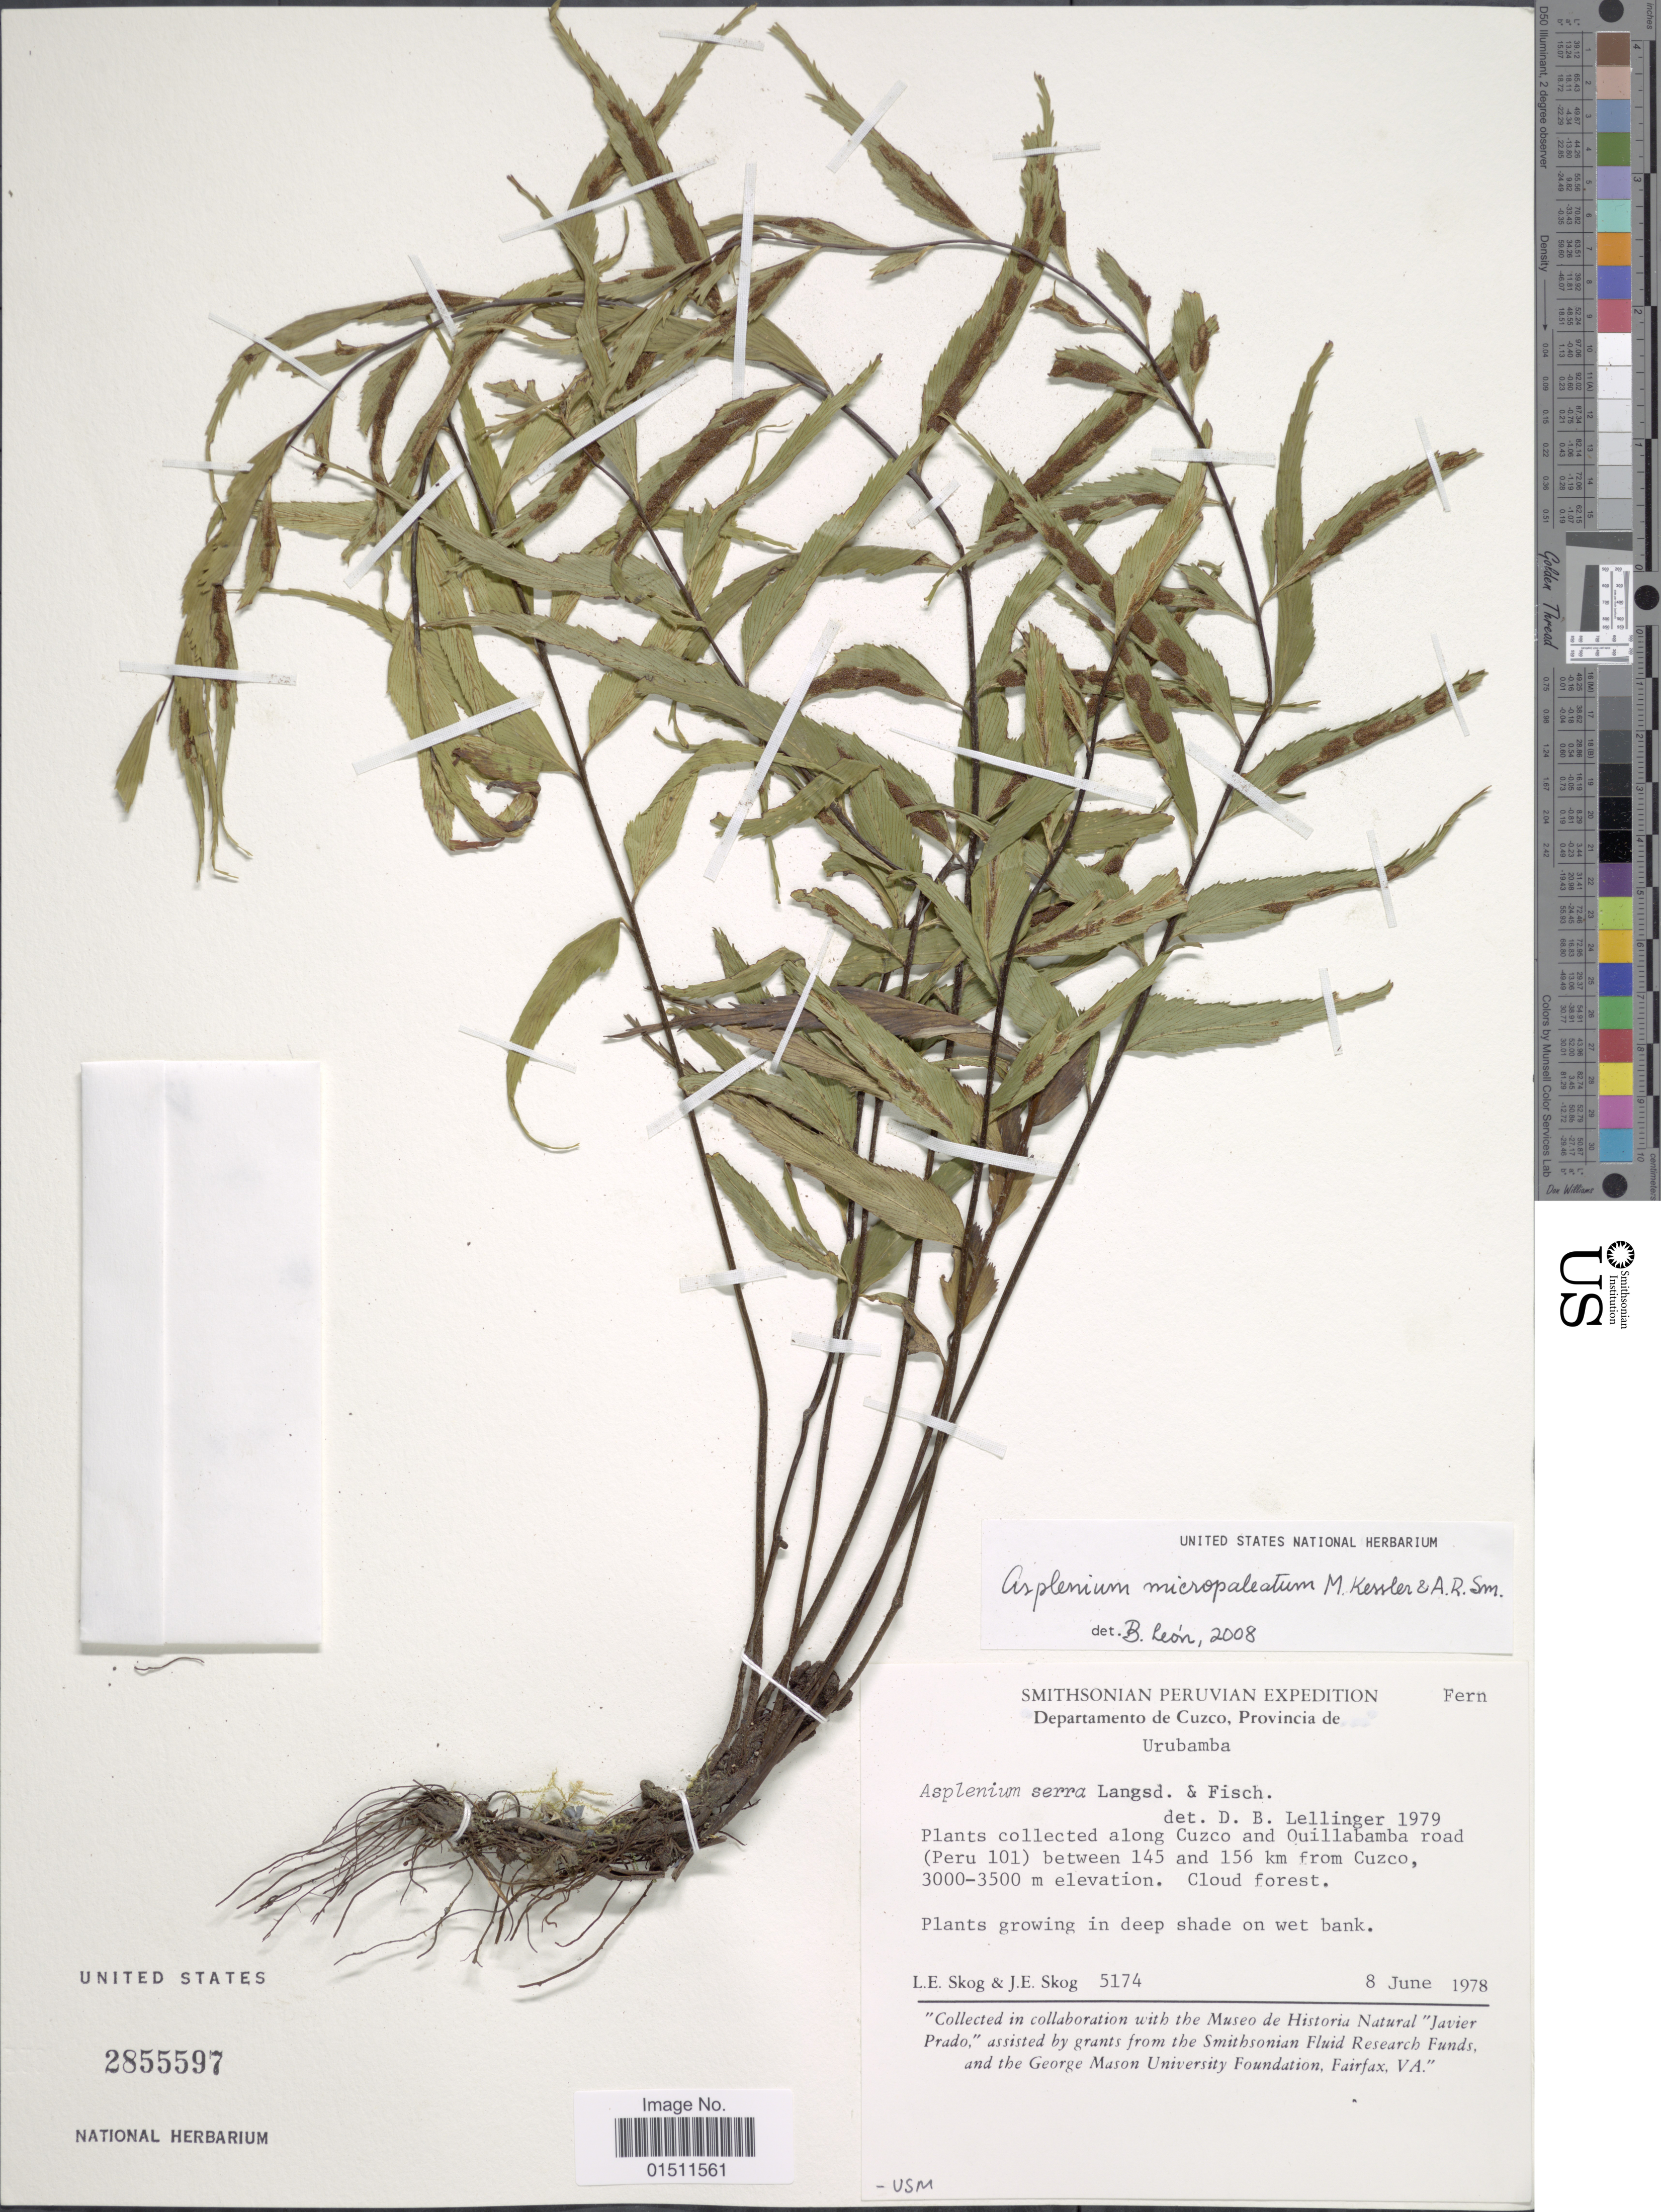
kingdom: Plantae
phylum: Tracheophyta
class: Polypodiopsida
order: Polypodiales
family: Aspleniaceae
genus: Asplenium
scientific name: Asplenium micropaleatum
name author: M. Kessler & A.R. Sm.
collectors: L. E. Skog & J. E. Skog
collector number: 5174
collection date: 1978-06-08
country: Peru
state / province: Cusco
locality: Departamento de Cuzco, Provincia de Urubamba, along Cuzco and Quillabamba road ( Peru 101) between 145 and 156 km from Cuzco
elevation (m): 3000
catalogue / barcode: US 2855597